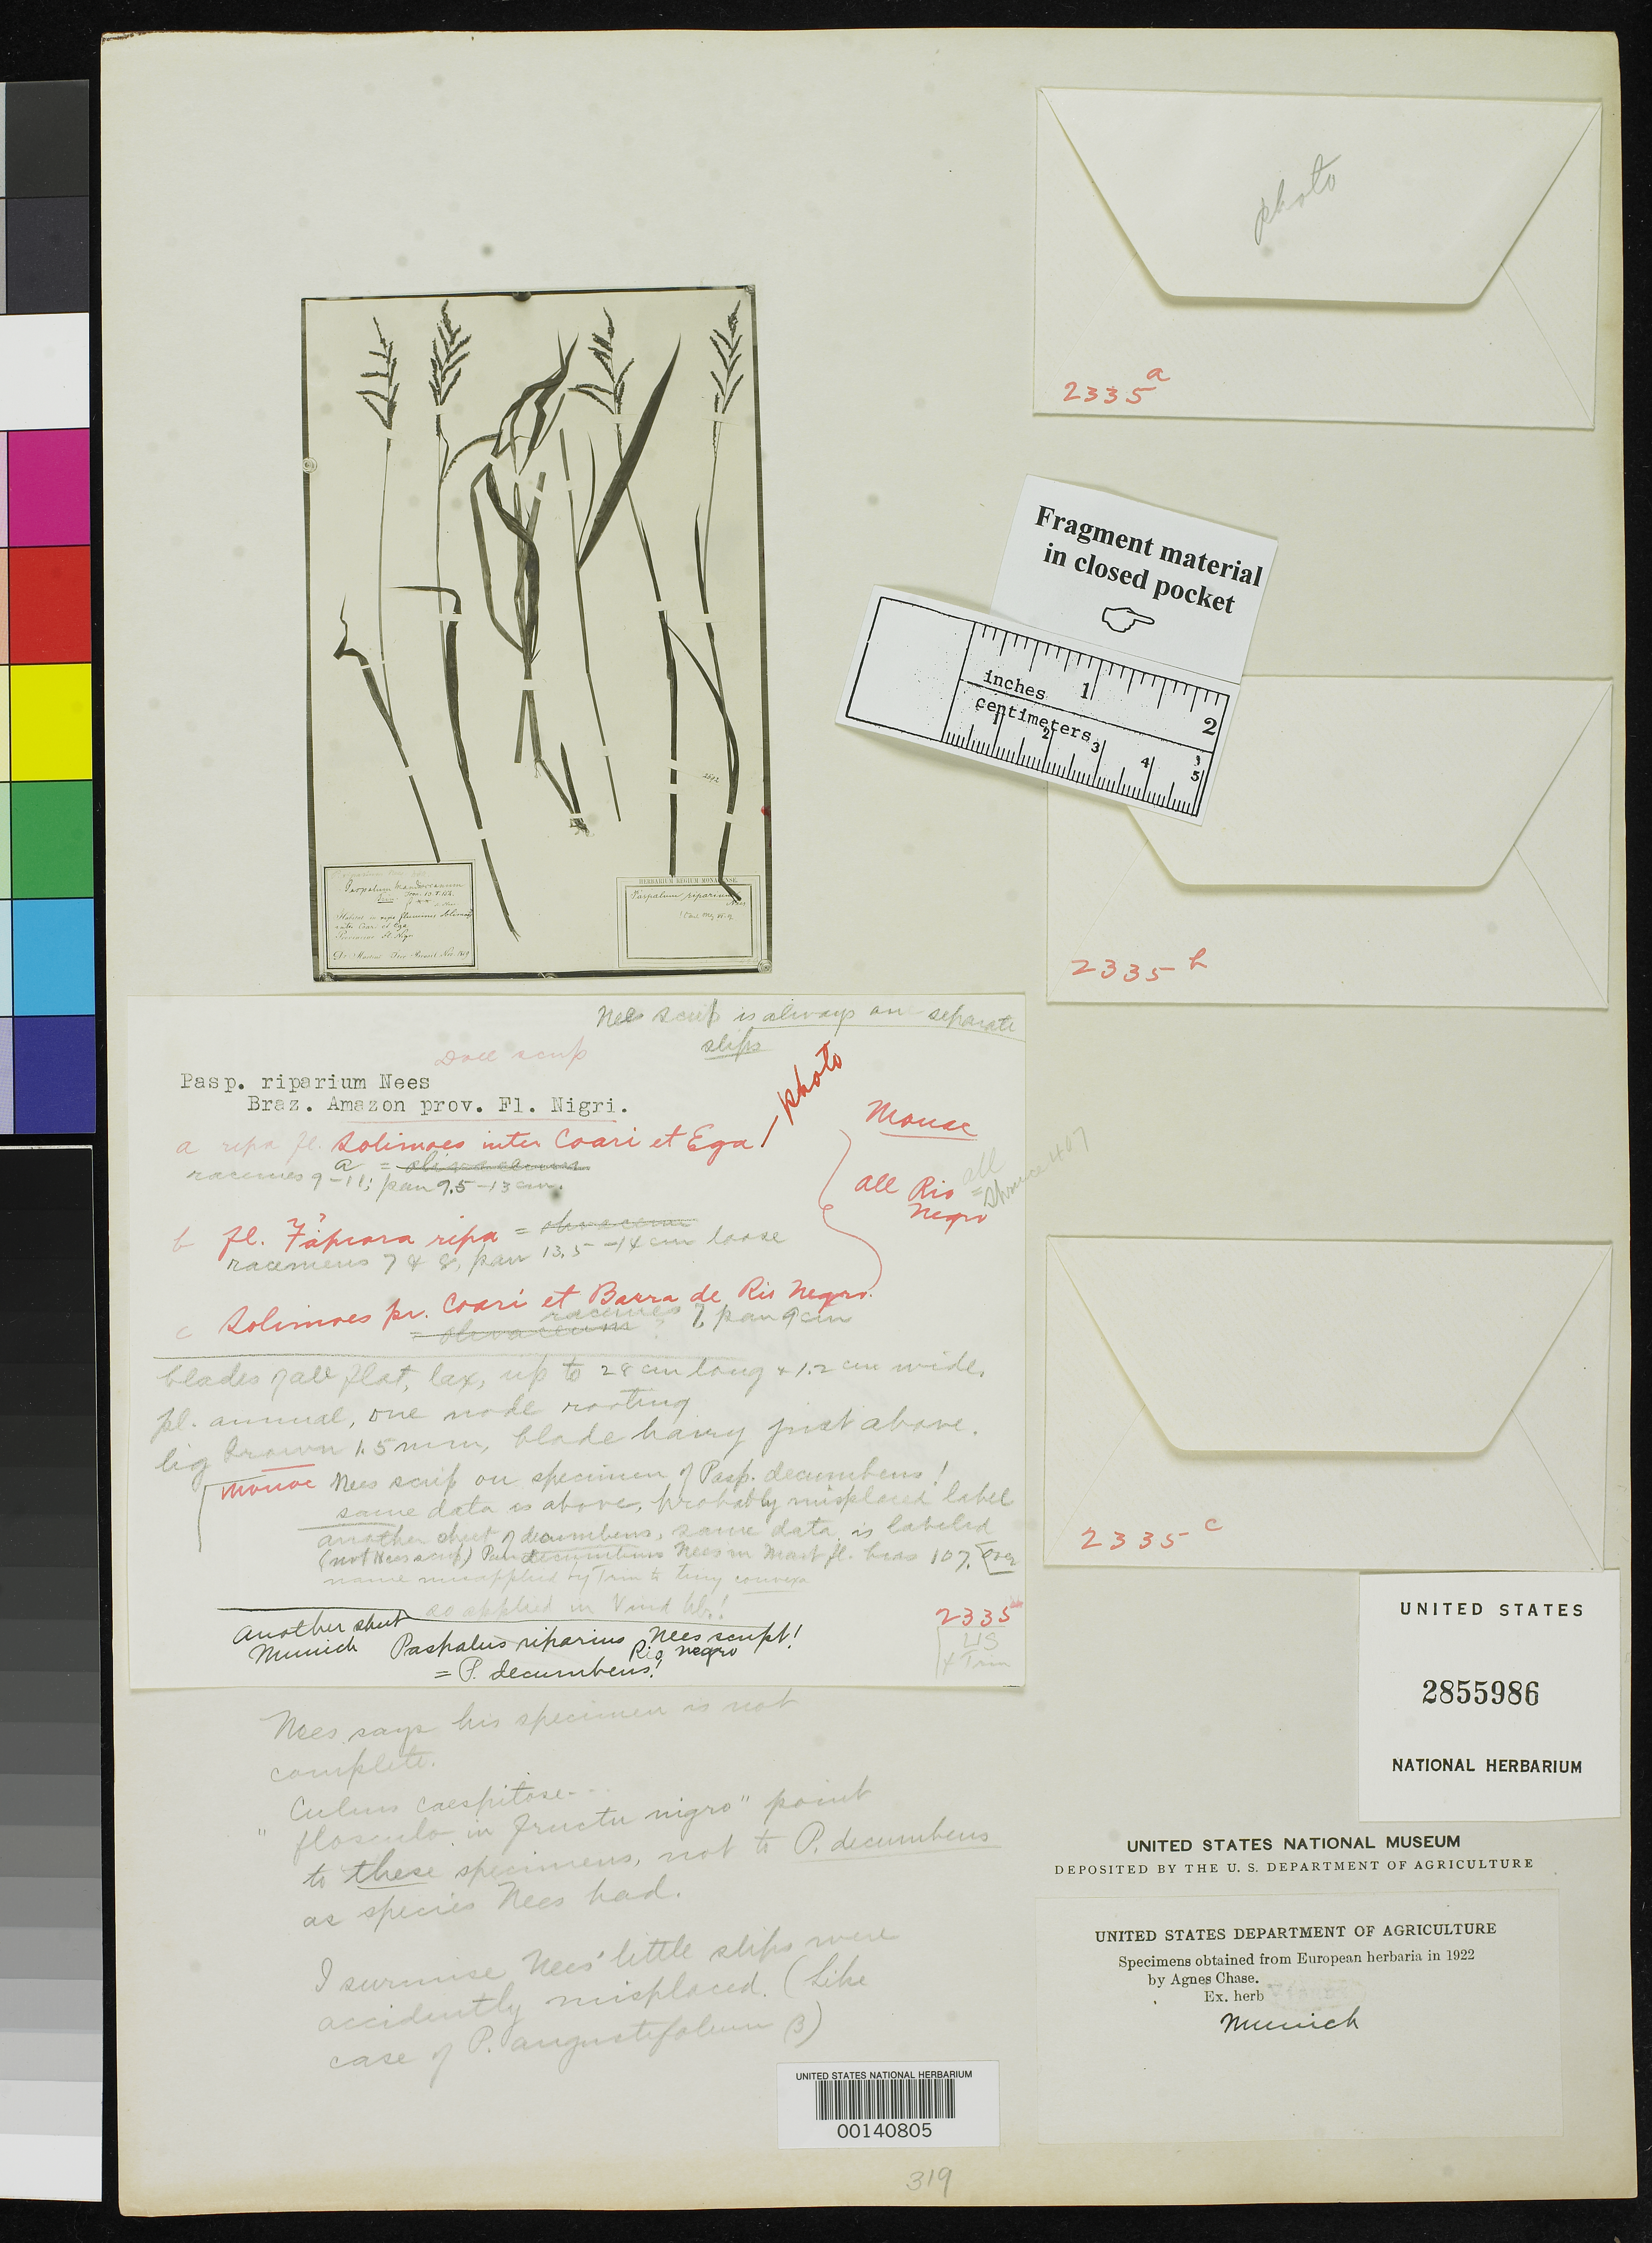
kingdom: Plantae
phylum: Tracheophyta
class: Liliopsida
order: Poales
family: Poaceae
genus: Paspalum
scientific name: Paspalum riparium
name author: Nees in Mart.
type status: Type Collection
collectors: C. F. Martius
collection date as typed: Nov 1819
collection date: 1819-11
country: Brazil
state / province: Amazonas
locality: Rio Negro, inter Coari et Ega.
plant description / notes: Photograph and fragmentary material of type specimen(s?) ex herb. Munich; fragment packets are labeled 2335a, 2335b, 2335c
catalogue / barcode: US 2855986